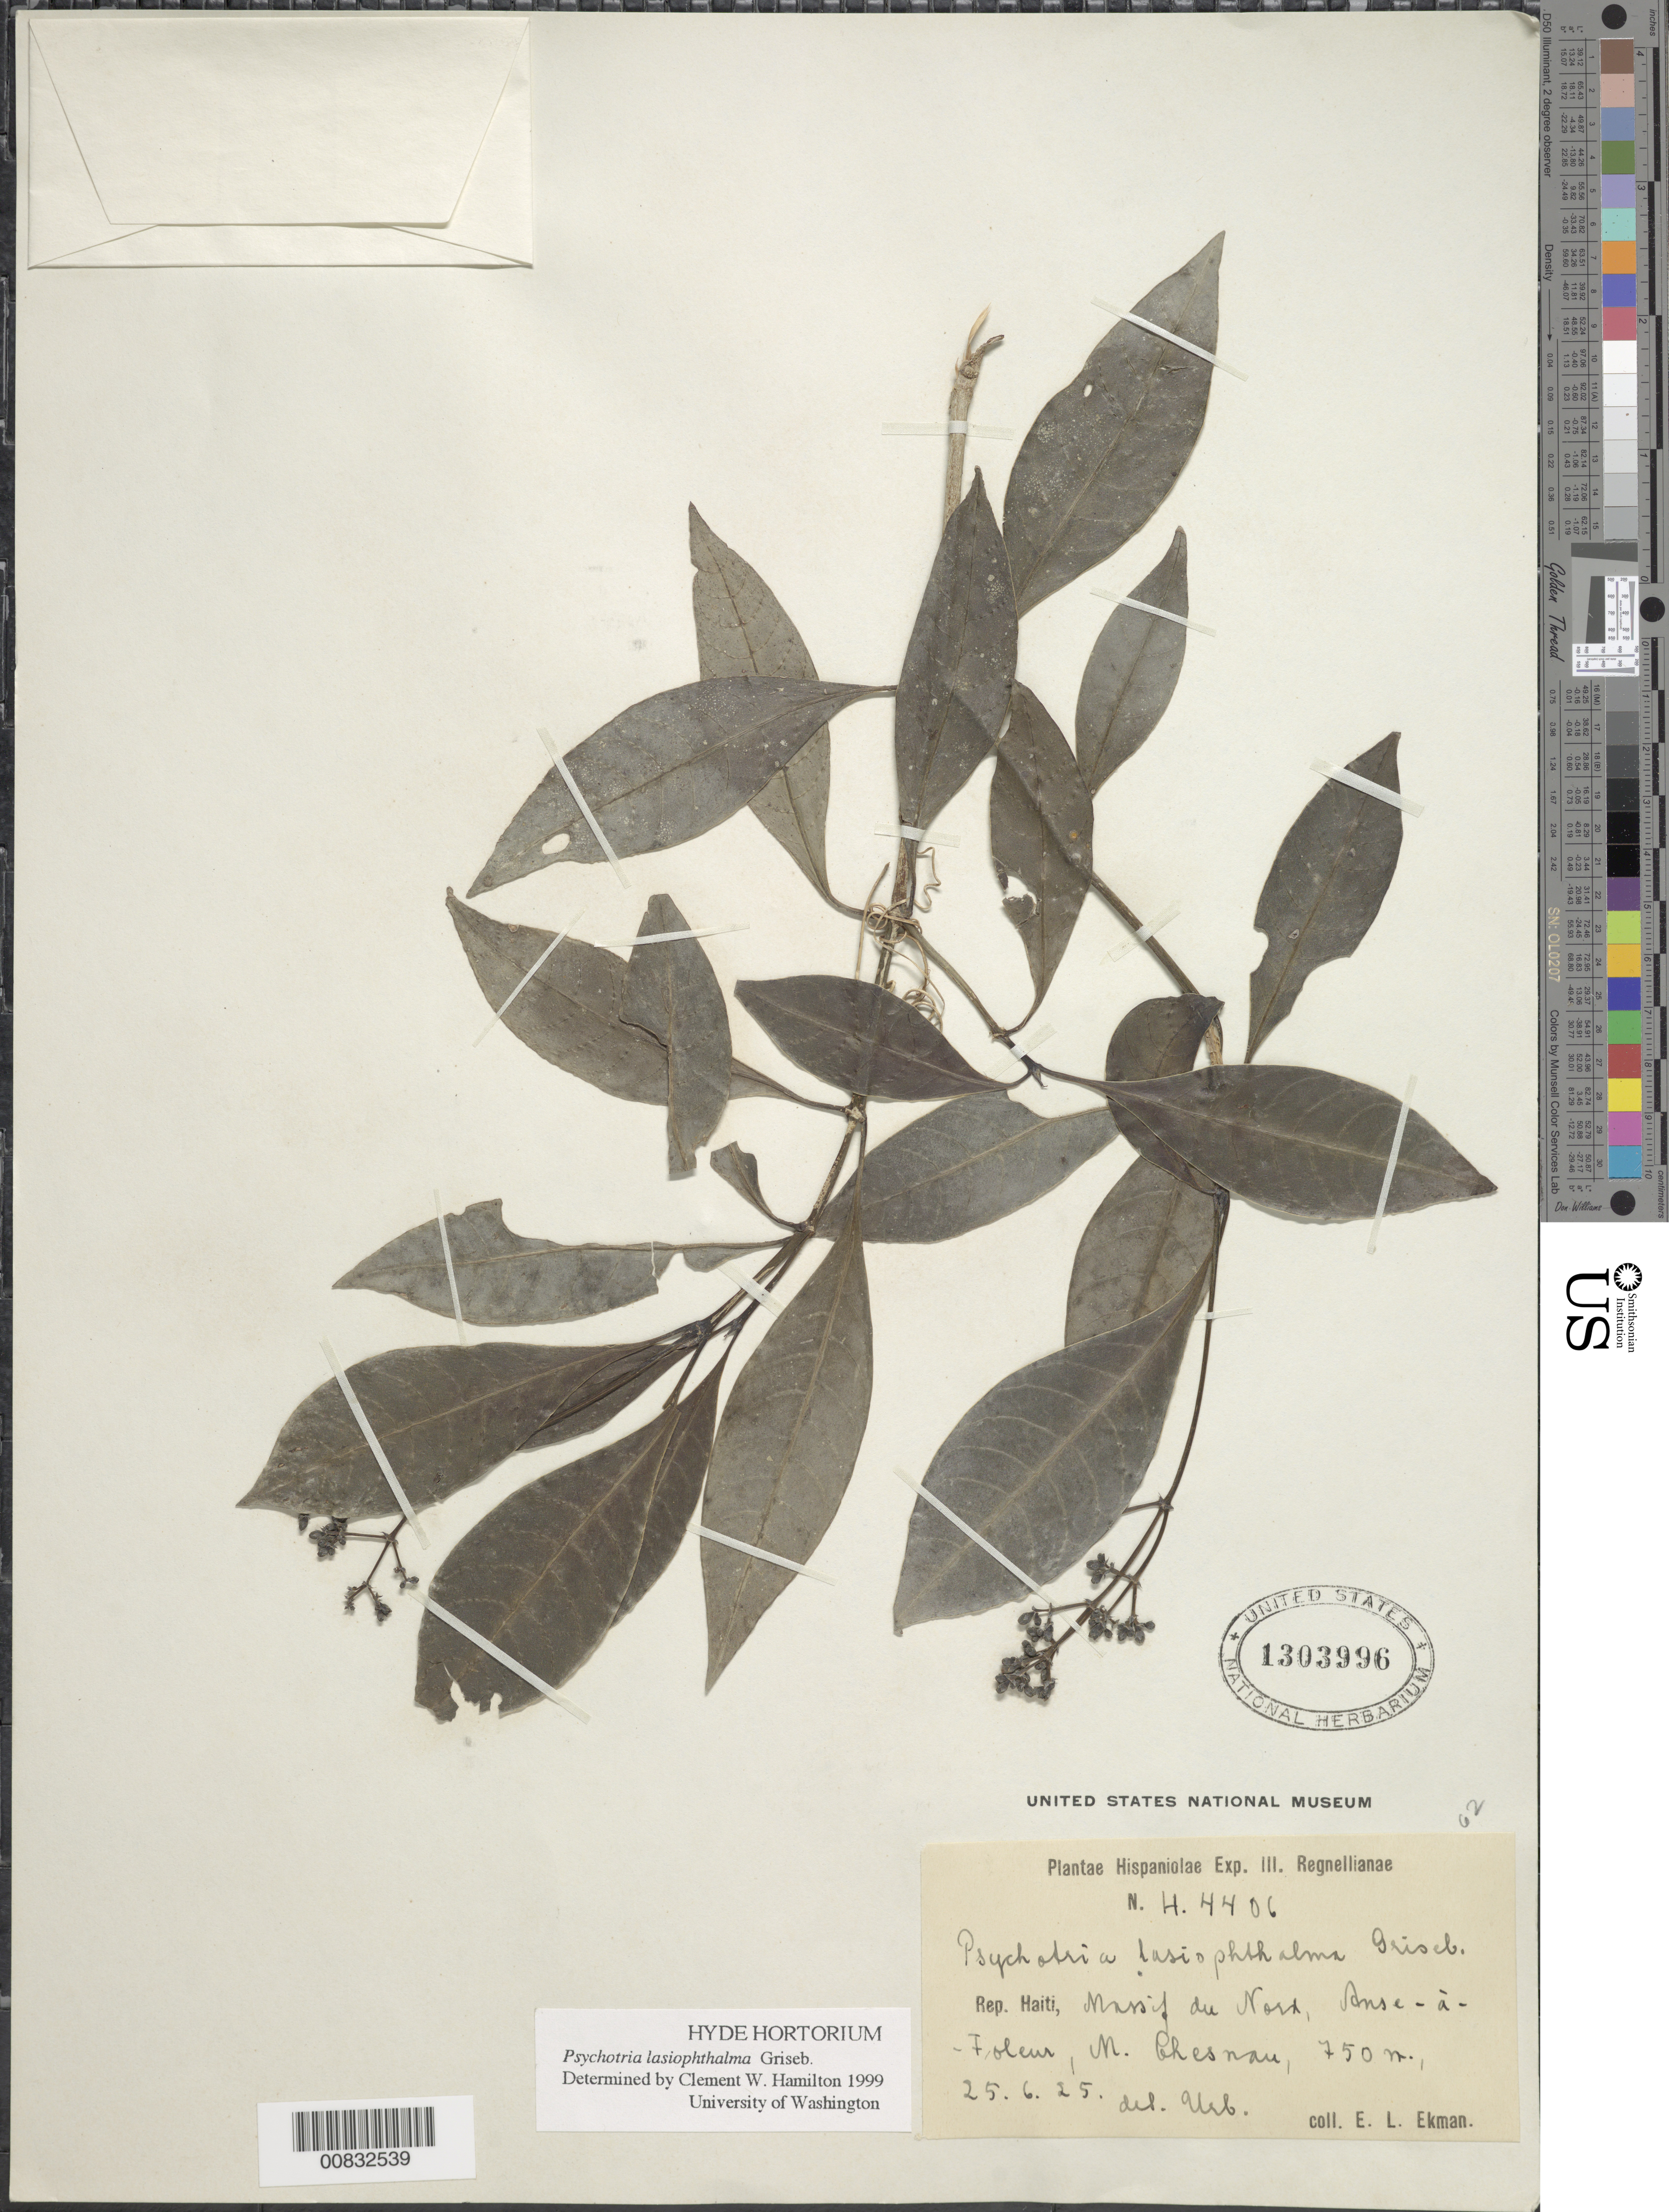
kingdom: Plantae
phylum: Tracheophyta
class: Magnoliopsida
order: Gentianales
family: Rubiaceae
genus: Psychotria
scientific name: Psychotria lasiophthalma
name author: Griseb.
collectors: E. L. Ekman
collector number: H 4406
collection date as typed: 25 Jun 1925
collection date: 1925-06-25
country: Haiti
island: Hispaniola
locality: Massif du Nord, Anse-à-foleur, M. Chesnau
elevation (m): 750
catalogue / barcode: US 1303996